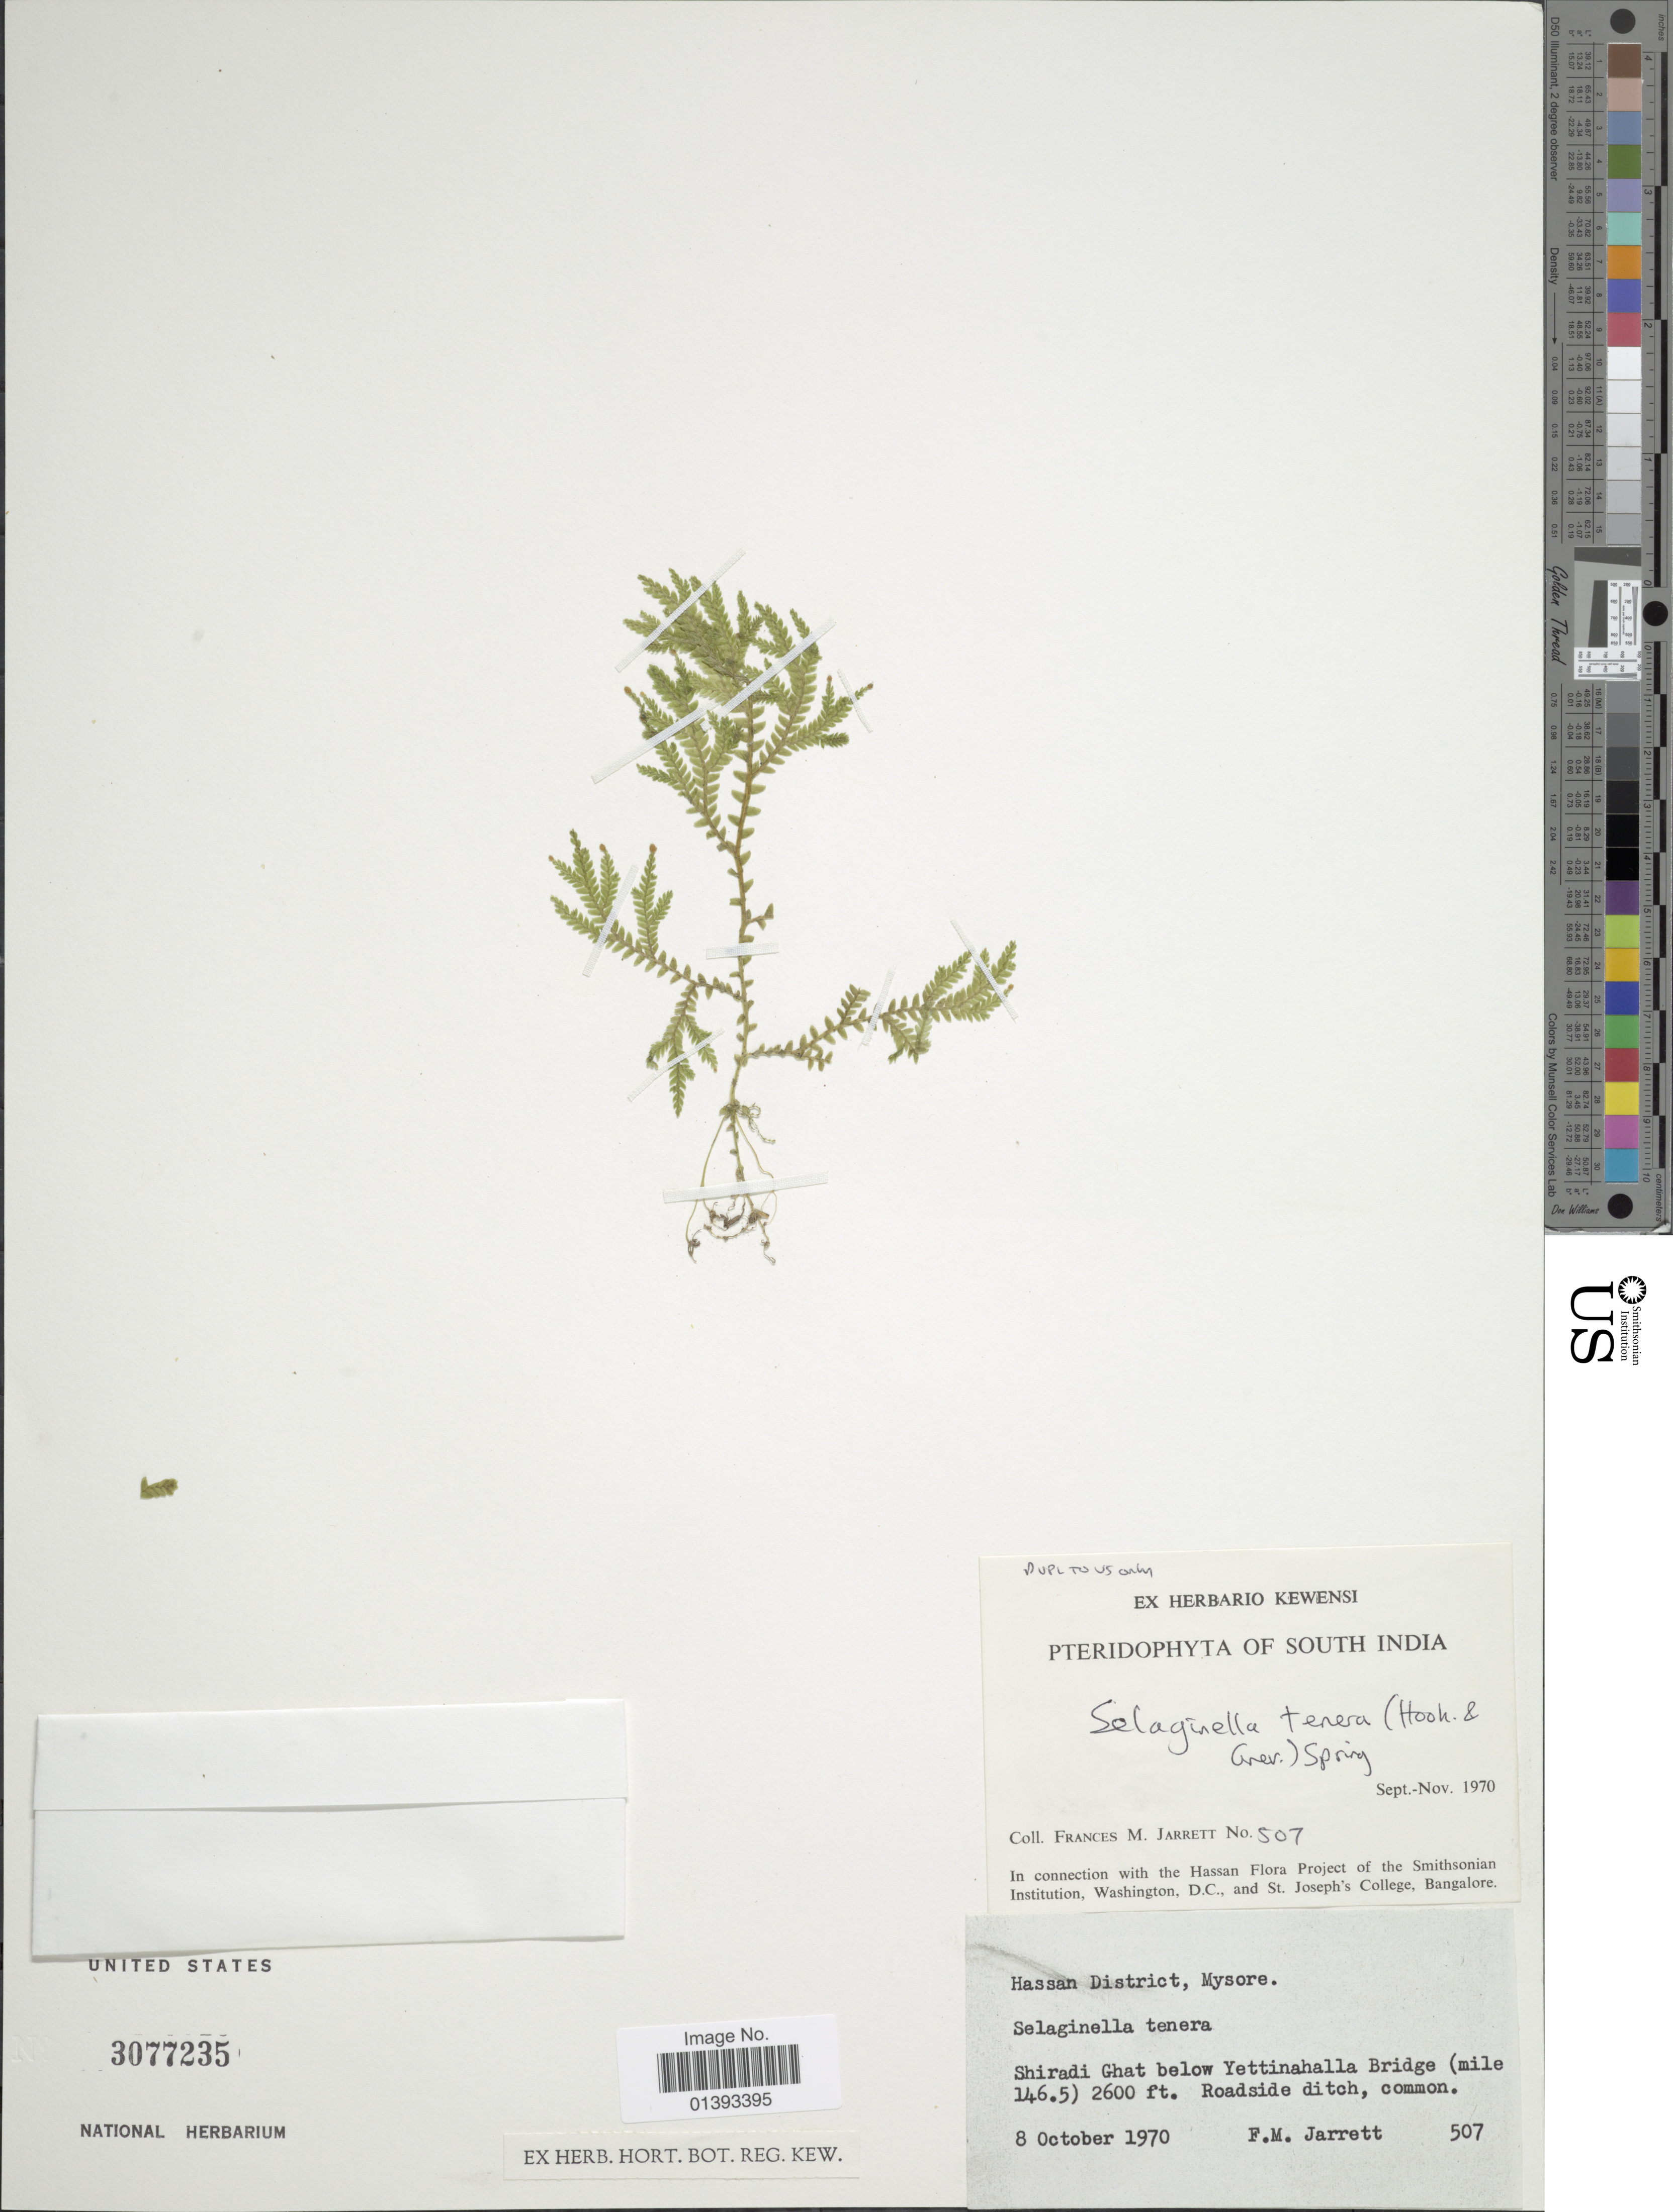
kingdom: Plantae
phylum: Tracheophyta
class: Lycopodiopsida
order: Selaginellales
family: Selaginellaceae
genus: Selaginella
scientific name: Selaginella tenera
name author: (Hook. & Grev.) Spring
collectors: F. M. Jarrett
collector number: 507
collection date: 1970-10-08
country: India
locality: Hassan District, Mysore, Shiradi Ghat below Yettinahalla Bridge(mile 146.5)roadside ditch, South India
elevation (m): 792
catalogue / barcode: US 3077235